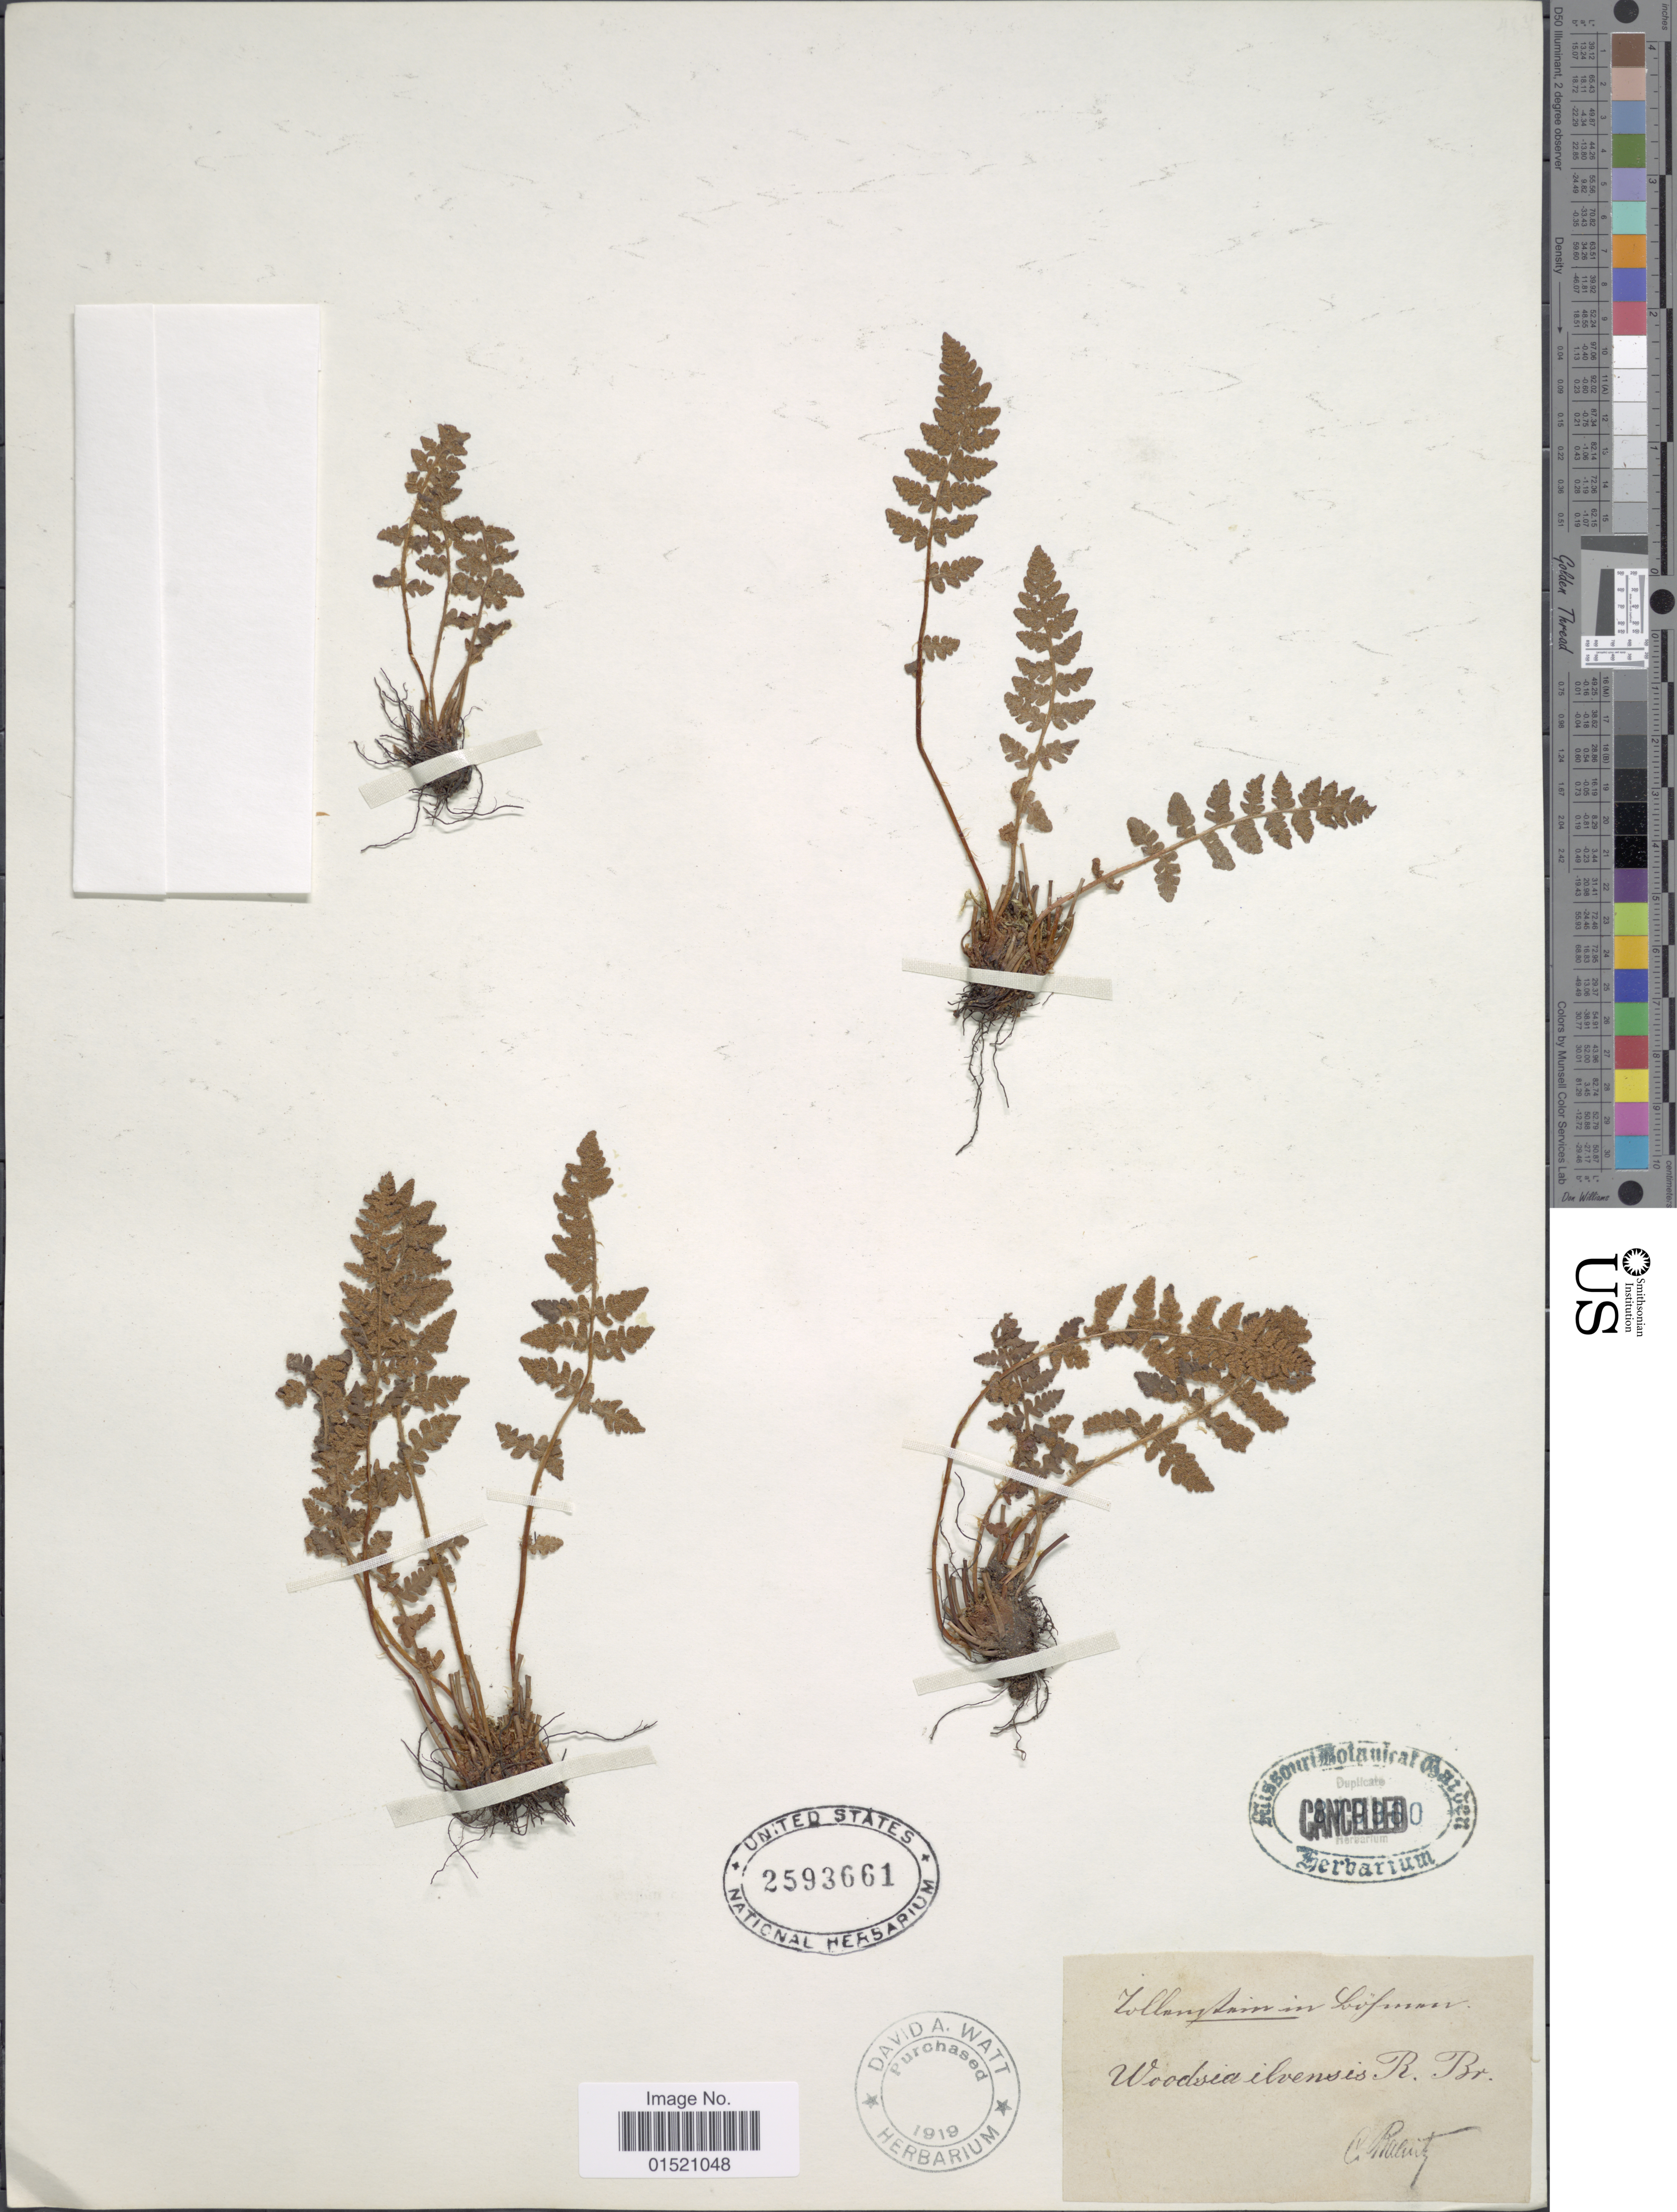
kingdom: Plantae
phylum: Tracheophyta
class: Polypodiopsida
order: Polypodiales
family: Woodsiaceae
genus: Woodsia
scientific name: Woodsia ilvensis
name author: (L.) R. Br.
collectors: C. G. Baenitz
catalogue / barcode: US 2593661